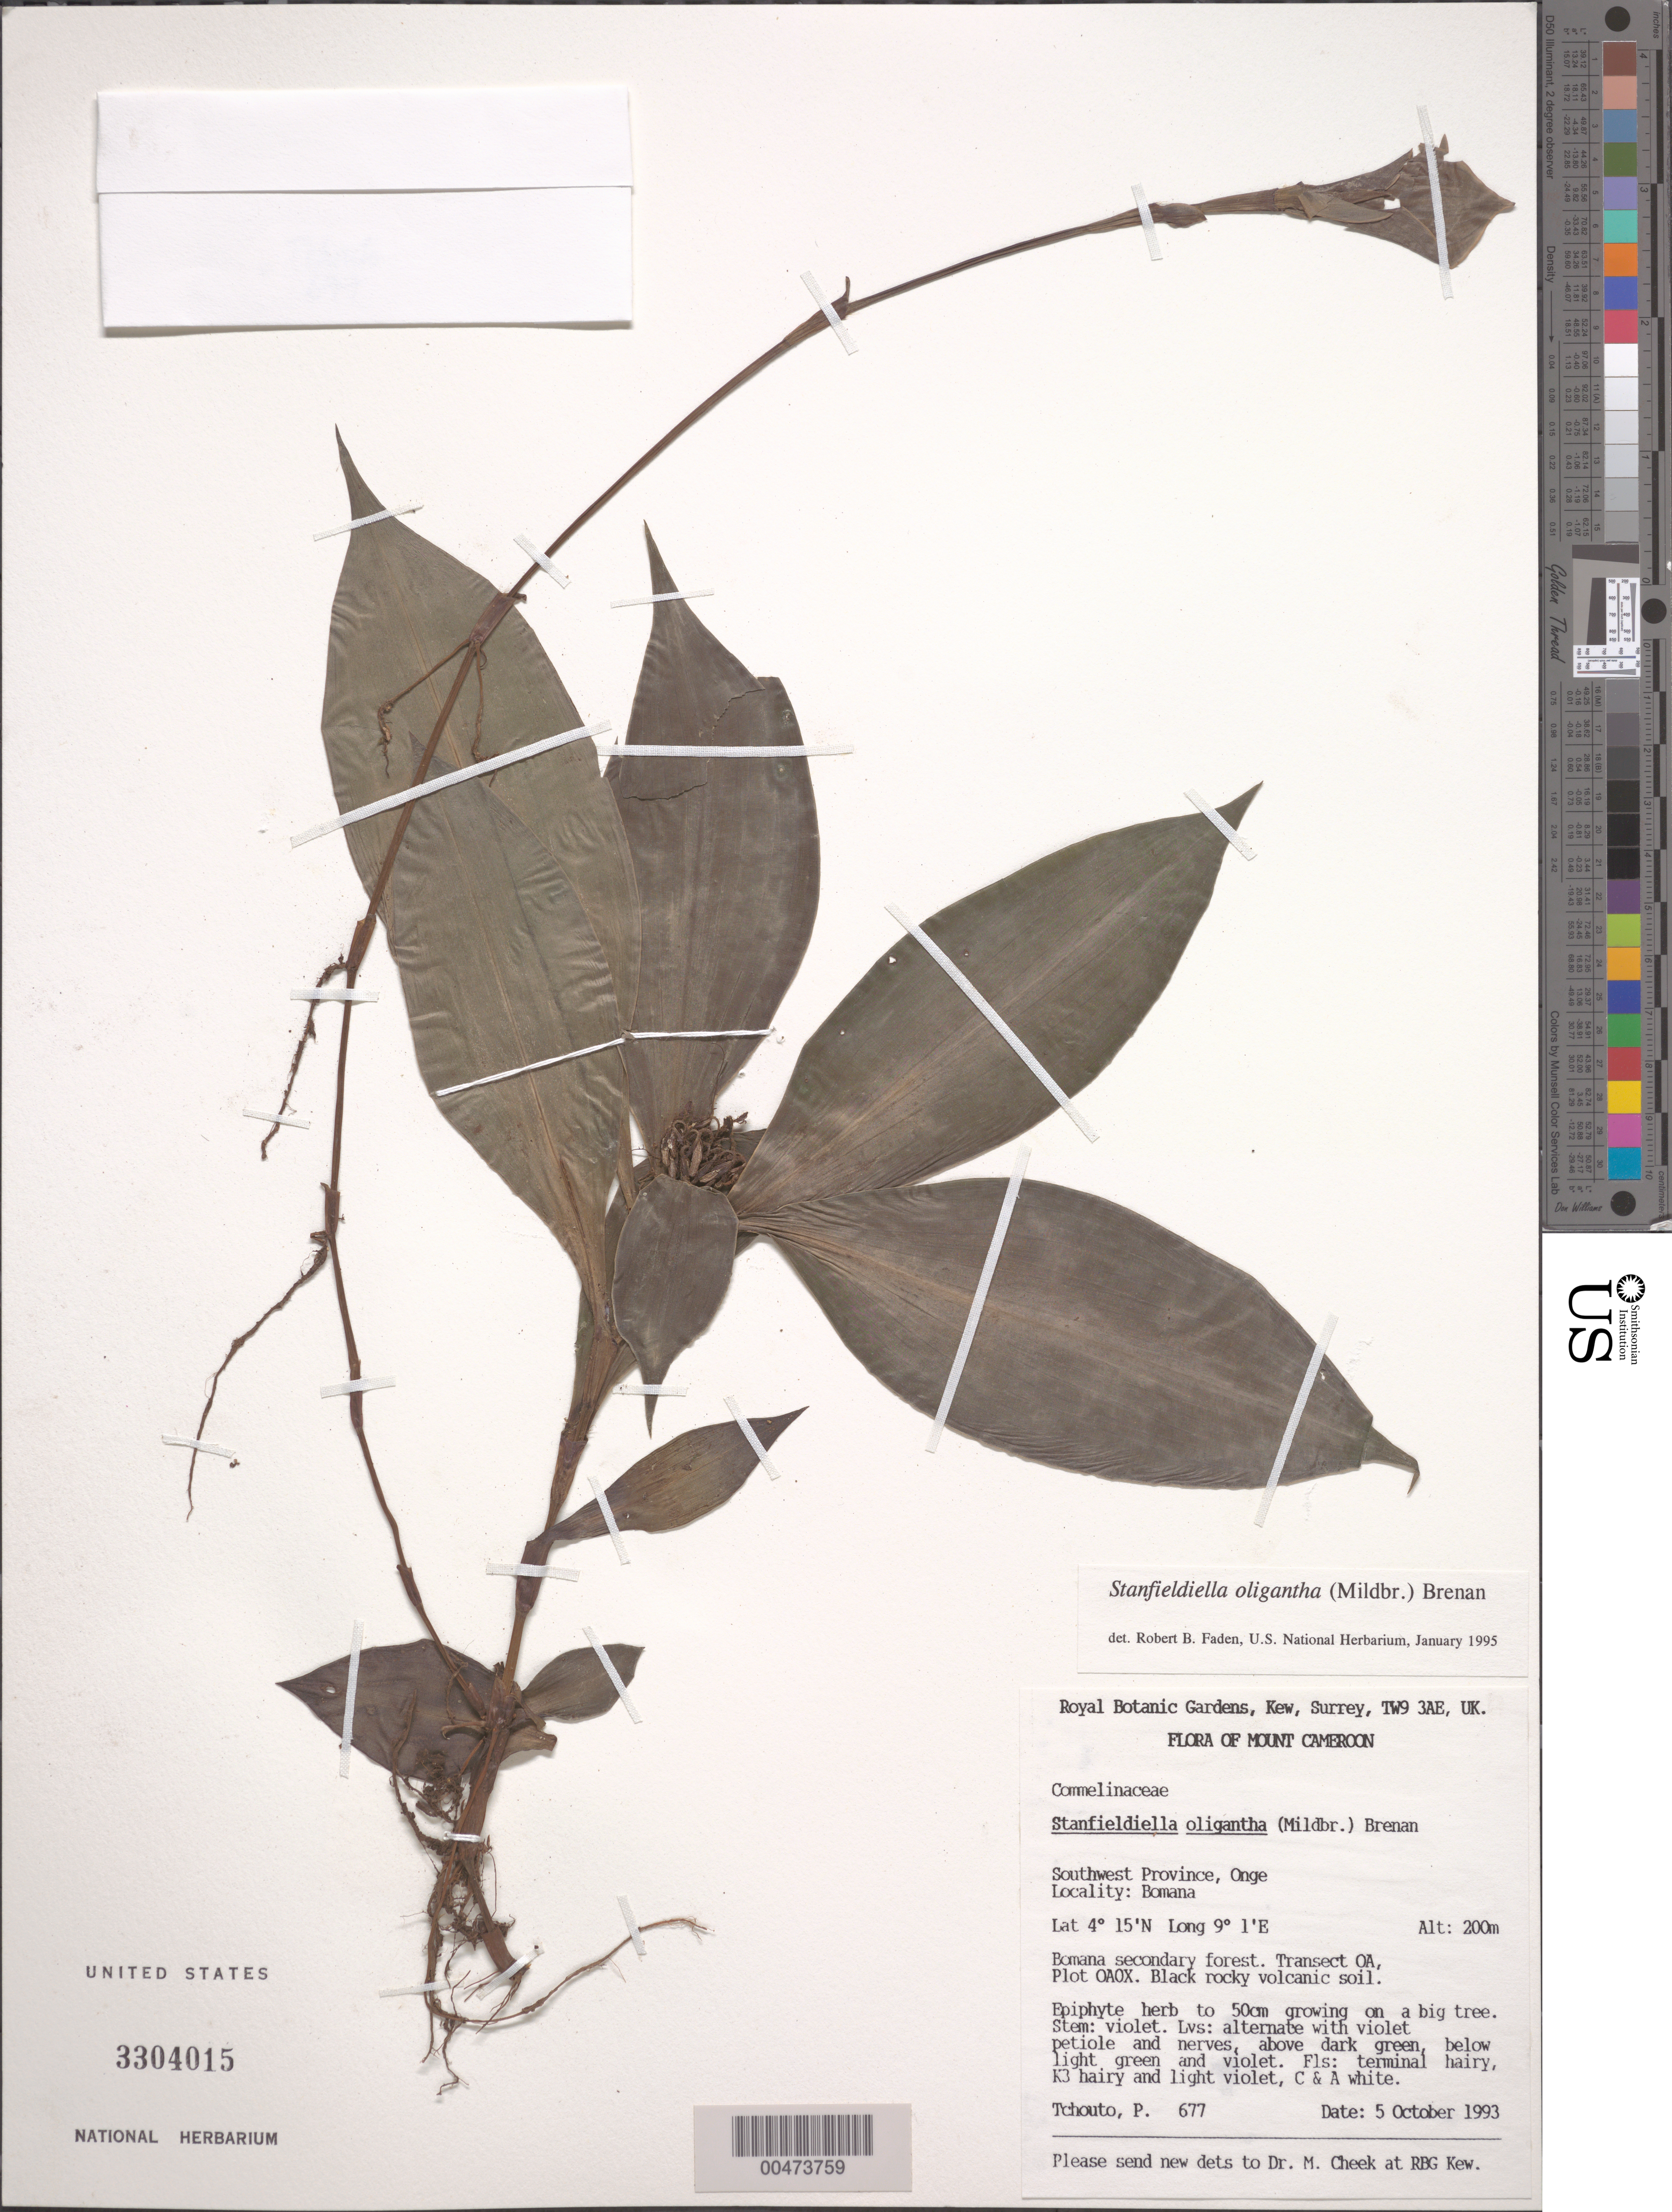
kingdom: Plantae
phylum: Tracheophyta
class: Liliopsida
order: Commelinales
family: Commelinaceae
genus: Stanfieldiella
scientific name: Stanfieldiella oligantha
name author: (Mildbr.) Brenan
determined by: Faden, Robert B., (US), Smithsonian Institution - National Museum of Natural History (UNITED STATES)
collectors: P. Tchouto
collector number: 677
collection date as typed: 05 Oct 1993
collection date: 1993-10-05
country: Cameroon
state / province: Sud-Ouest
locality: Onge, bomana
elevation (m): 200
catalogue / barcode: US 3304015